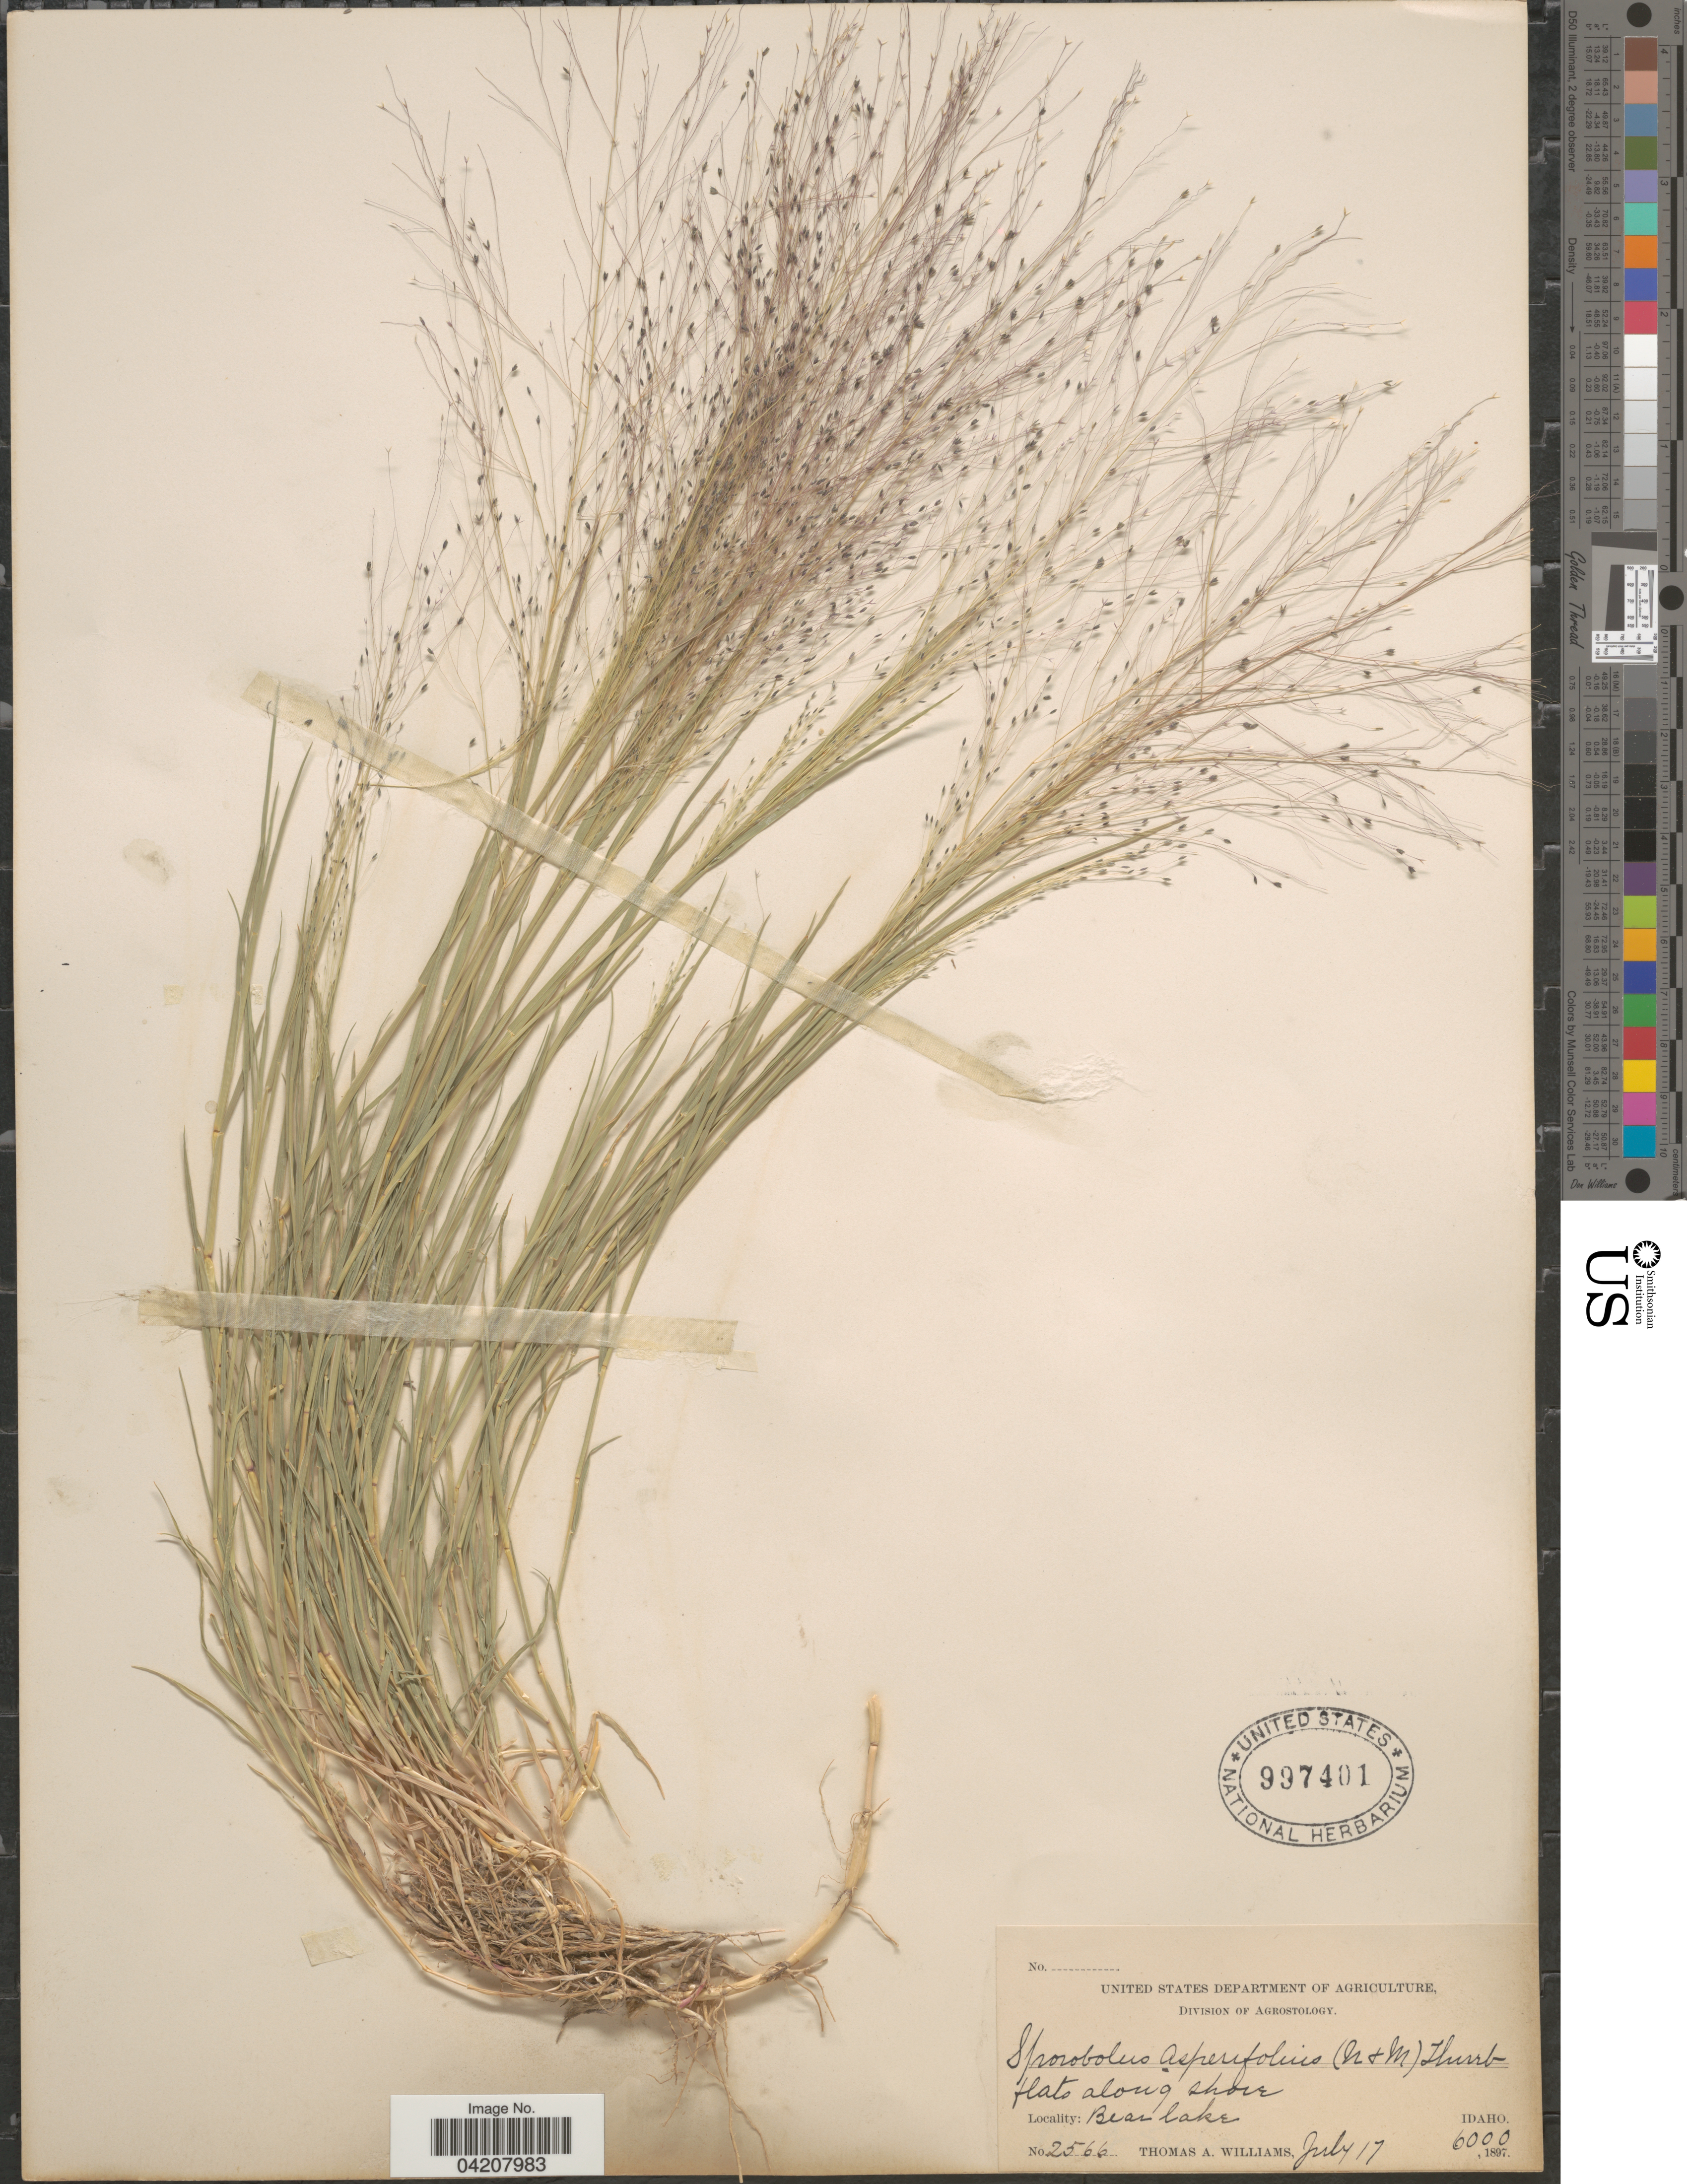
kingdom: Plantae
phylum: Tracheophyta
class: Liliopsida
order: Poales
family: Poaceae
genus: Muhlenbergia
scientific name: Muhlenbergia asperifolia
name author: (Nees & Meyen ex Trin.) Parodi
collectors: T. A. Williams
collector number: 2566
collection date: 1897-07-17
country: United States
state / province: Idaho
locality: Flats along shore. Bear lake.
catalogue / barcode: US 997401